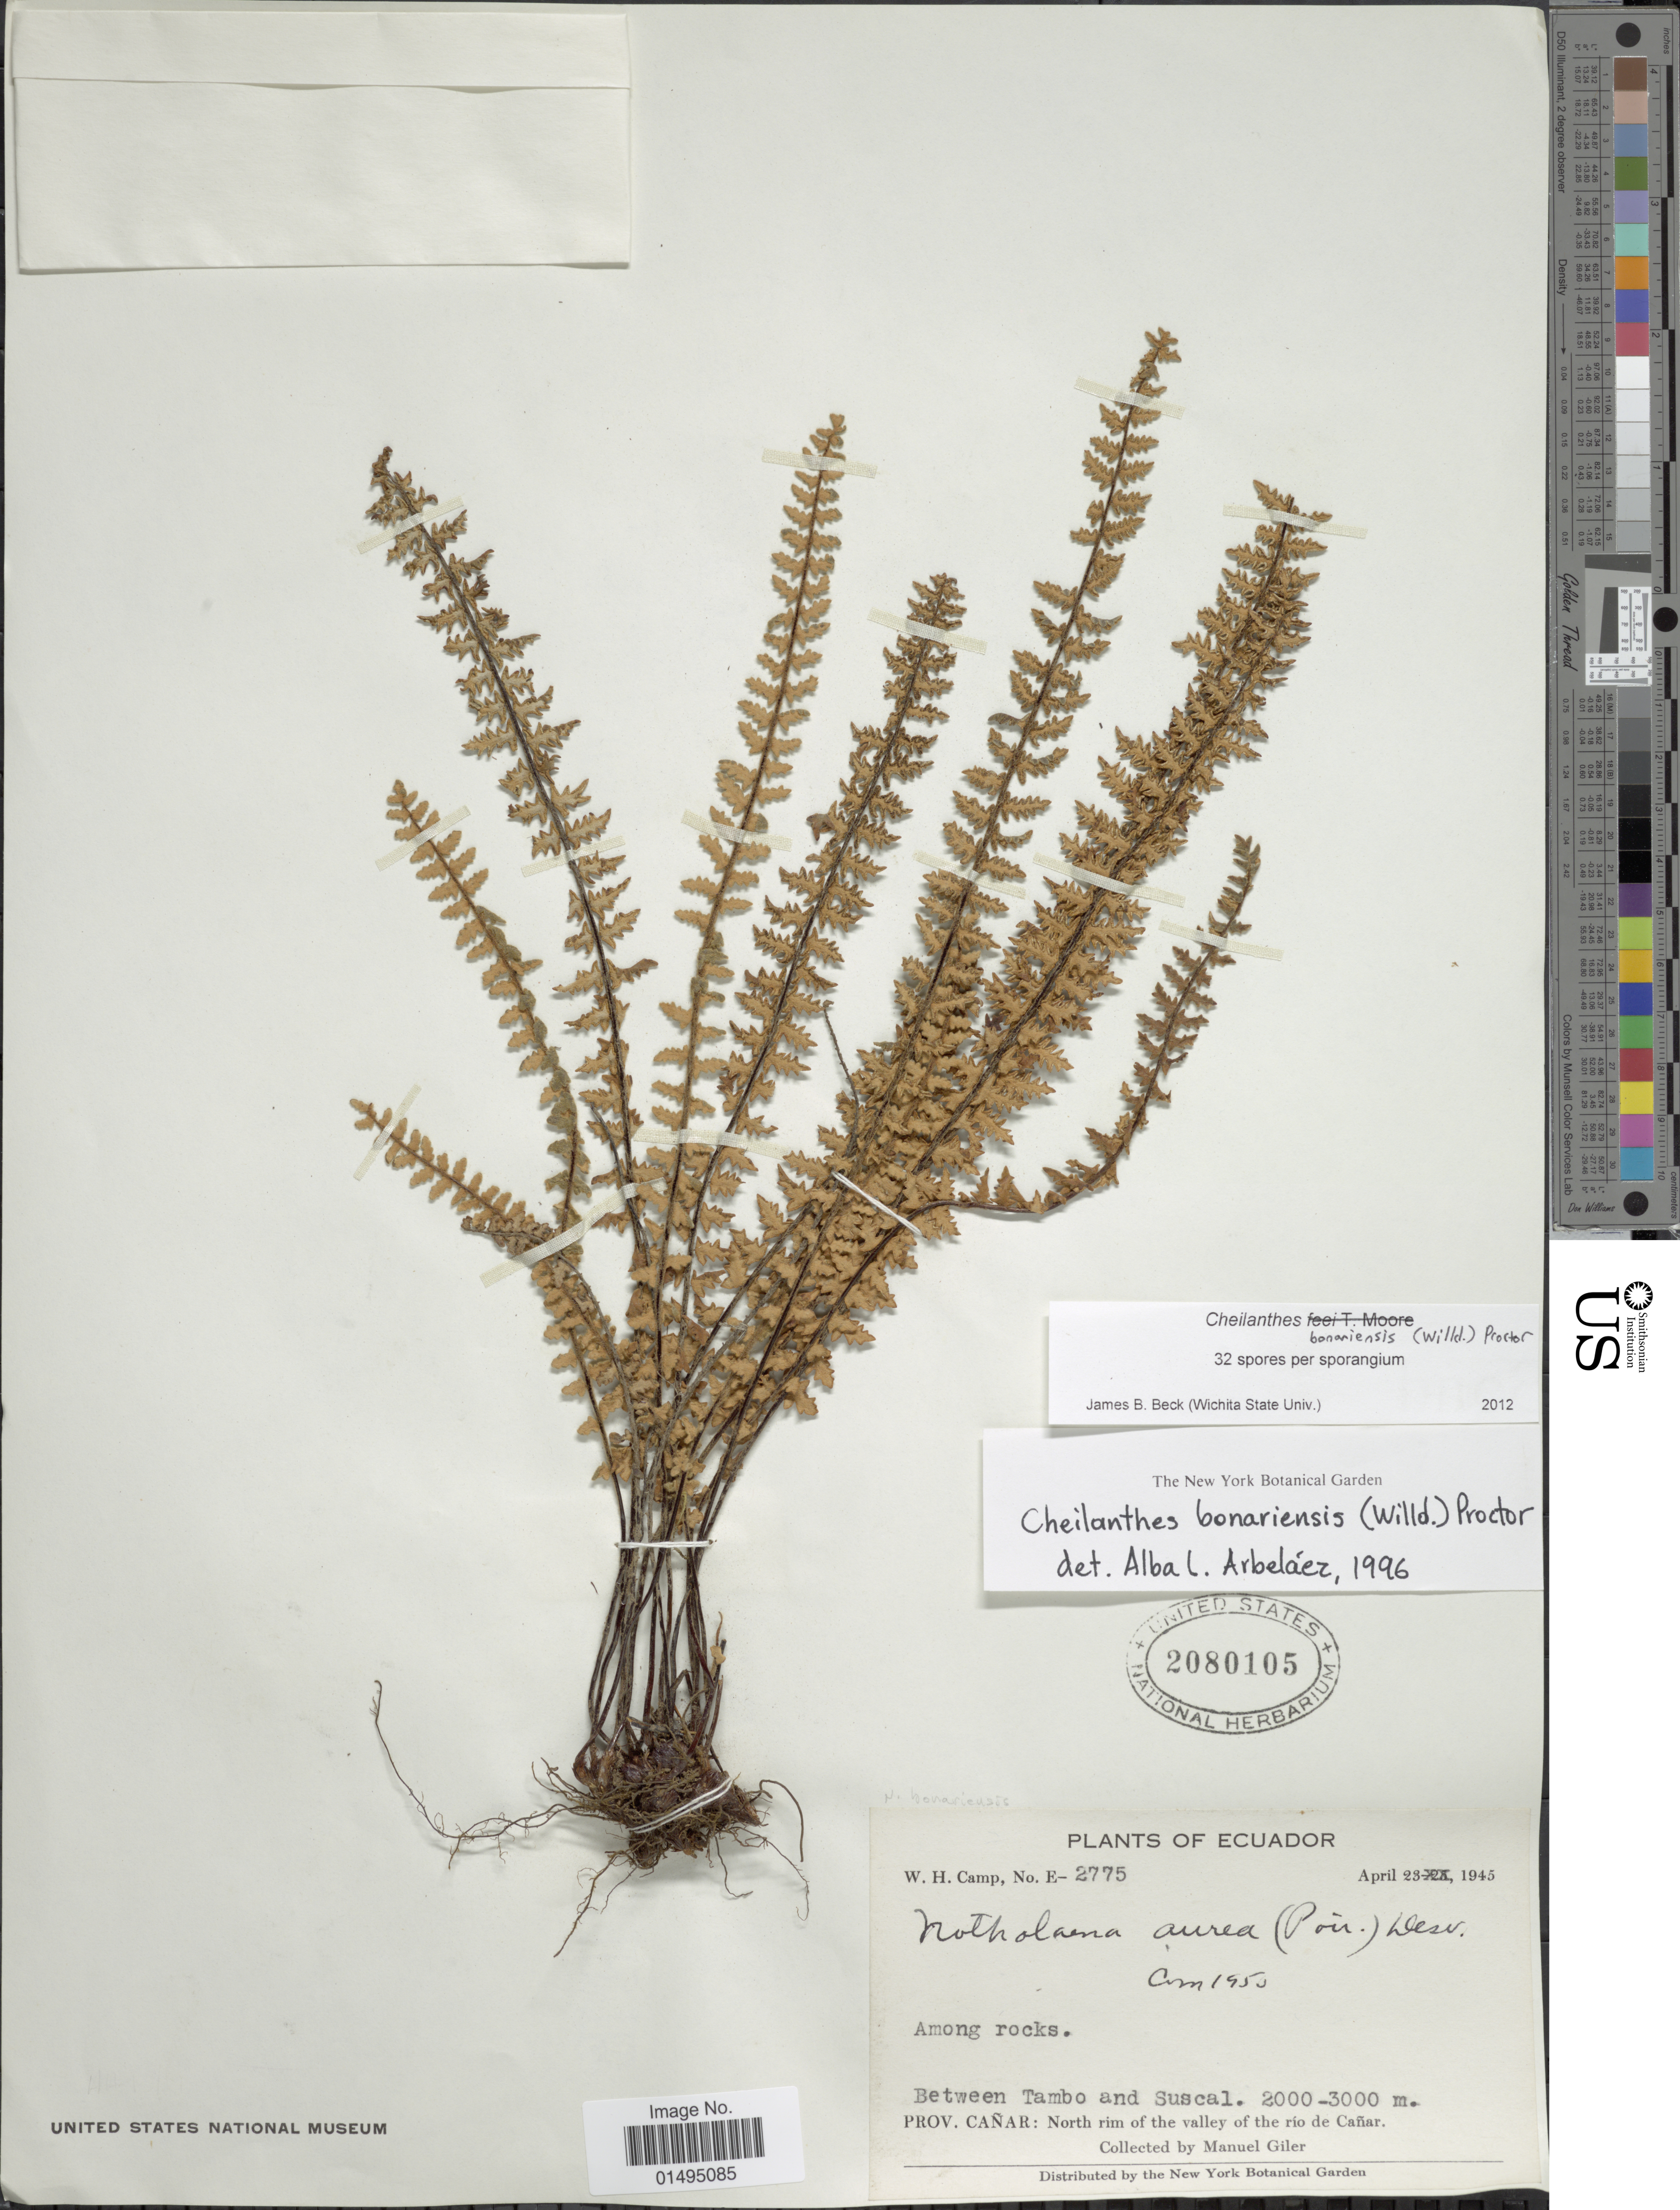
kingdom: Plantae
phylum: Tracheophyta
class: Polypodiopsida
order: Polypodiales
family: Pteridaceae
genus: Myriopteris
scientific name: Myriopteris aurea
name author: (Poir.) Grusz & Windham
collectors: M. Gíler & W. H. Camp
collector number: E-2775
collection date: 1945-04-23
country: Ecuador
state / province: Cañar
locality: Between Tambo and Suscal, Prov. Canar : North rim of the valley of the rio de Canar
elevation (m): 2000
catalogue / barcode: US 2080105